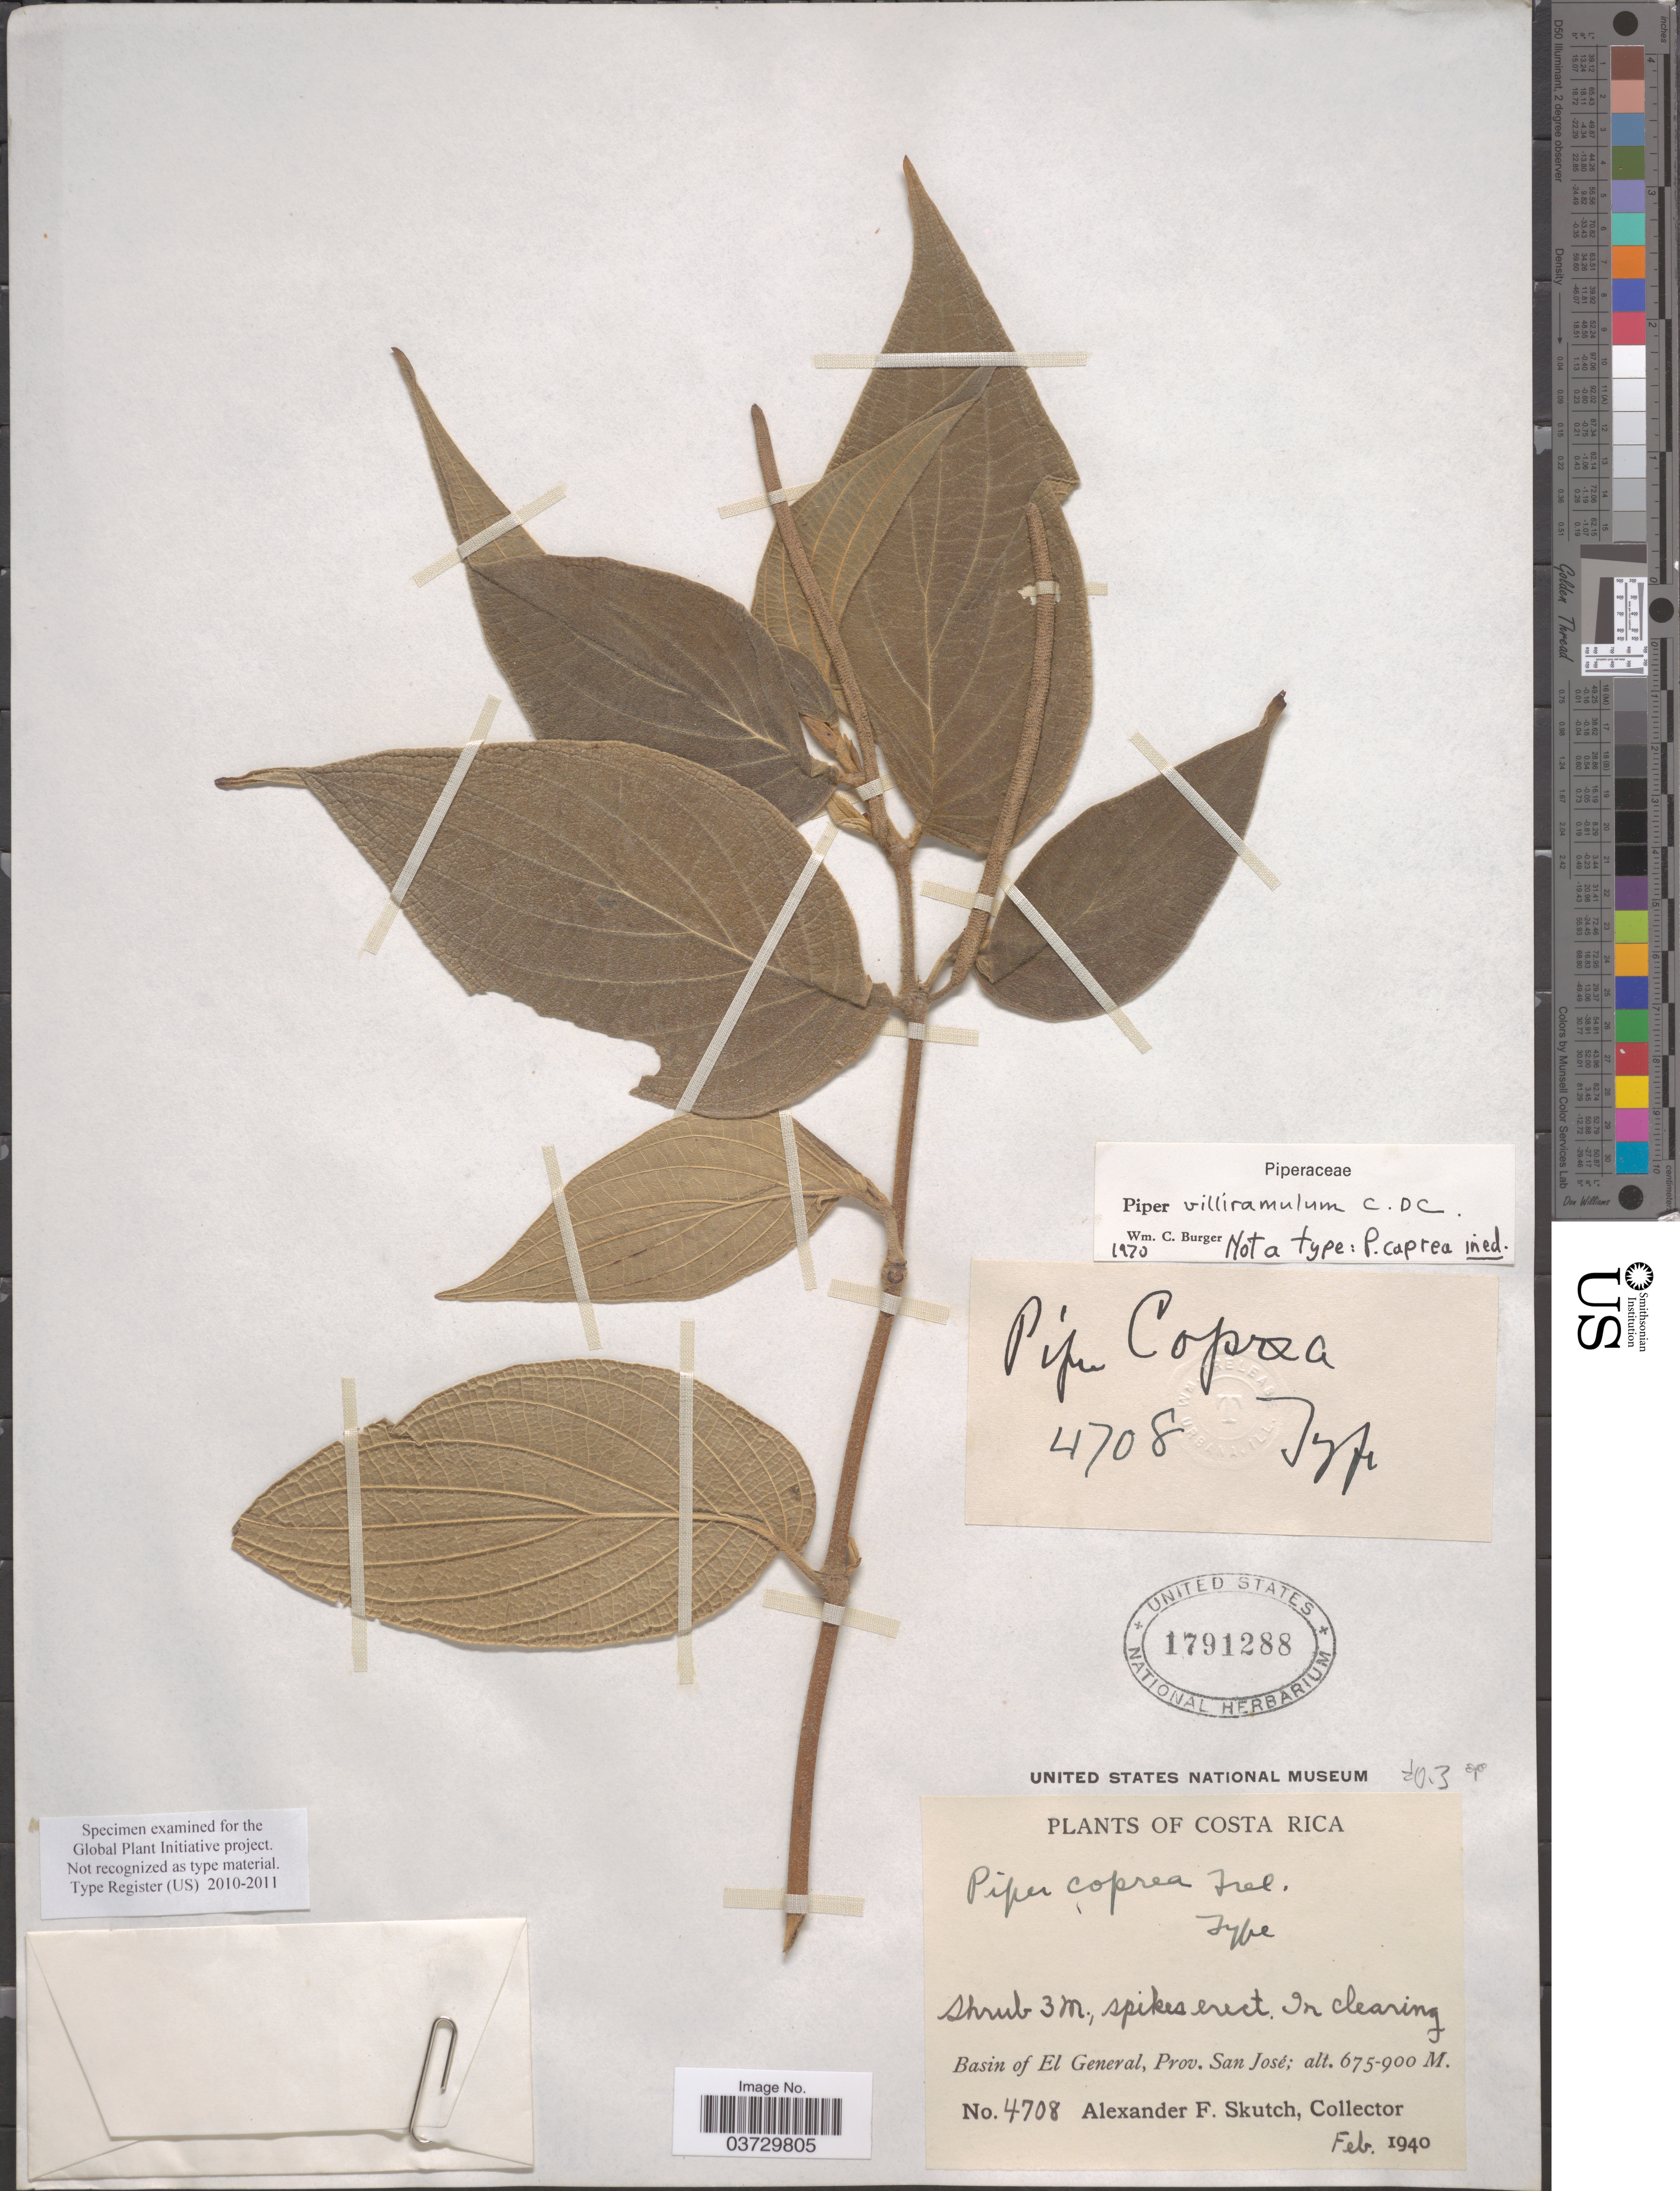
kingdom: Plantae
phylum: Tracheophyta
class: Magnoliopsida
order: Piperales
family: Piperaceae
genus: Piper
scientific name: Piper villiramulum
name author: C. DC.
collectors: A. F. Skutch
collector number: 4708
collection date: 1940-02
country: Costa Rica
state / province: San José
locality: Basin of El General.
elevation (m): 675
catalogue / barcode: US 1791288